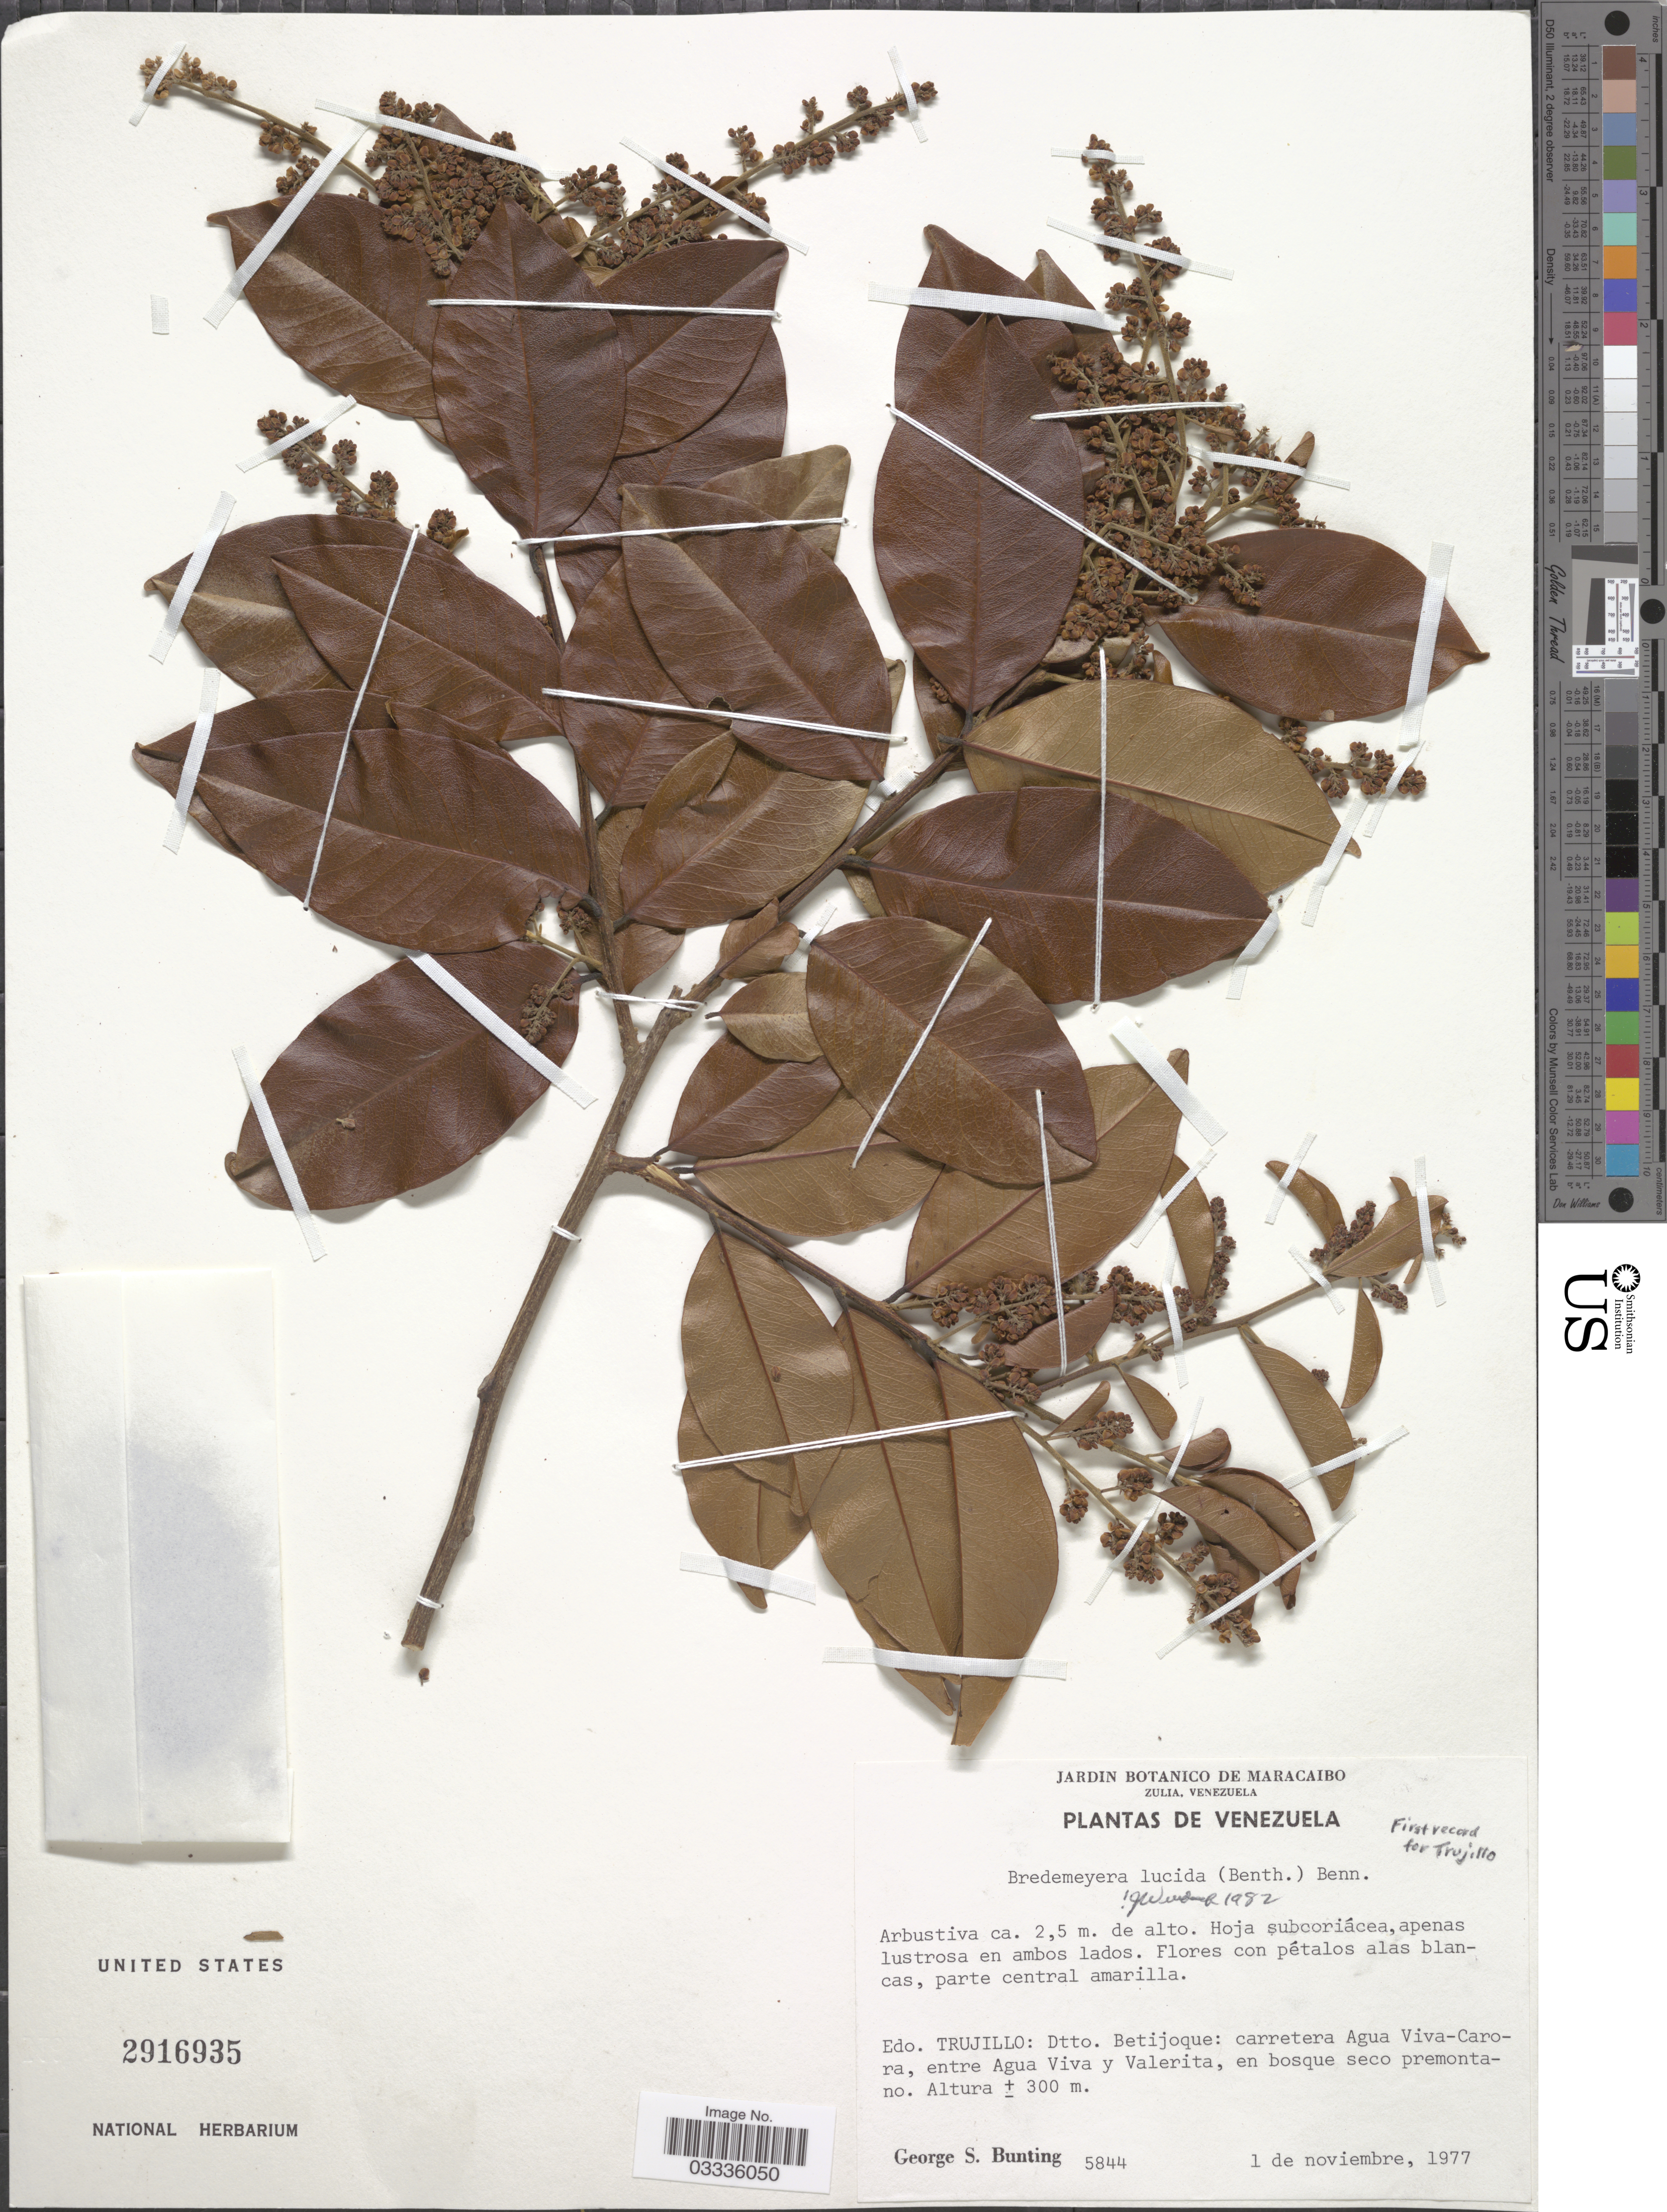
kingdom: Plantae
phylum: Tracheophyta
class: Magnoliopsida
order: Fabales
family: Polygalaceae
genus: Bredemeyera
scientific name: Bredemeyera lucida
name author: (Benth.) Klotzsch ex Hassk.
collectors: G. S. Bunting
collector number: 5844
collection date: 1977-11-01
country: Venezuela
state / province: Trujillo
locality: Dtto. Betijoque: carretera Agua Viva-Carora, entre Agua Viva y Valerita.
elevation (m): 300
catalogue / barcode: US 2916935